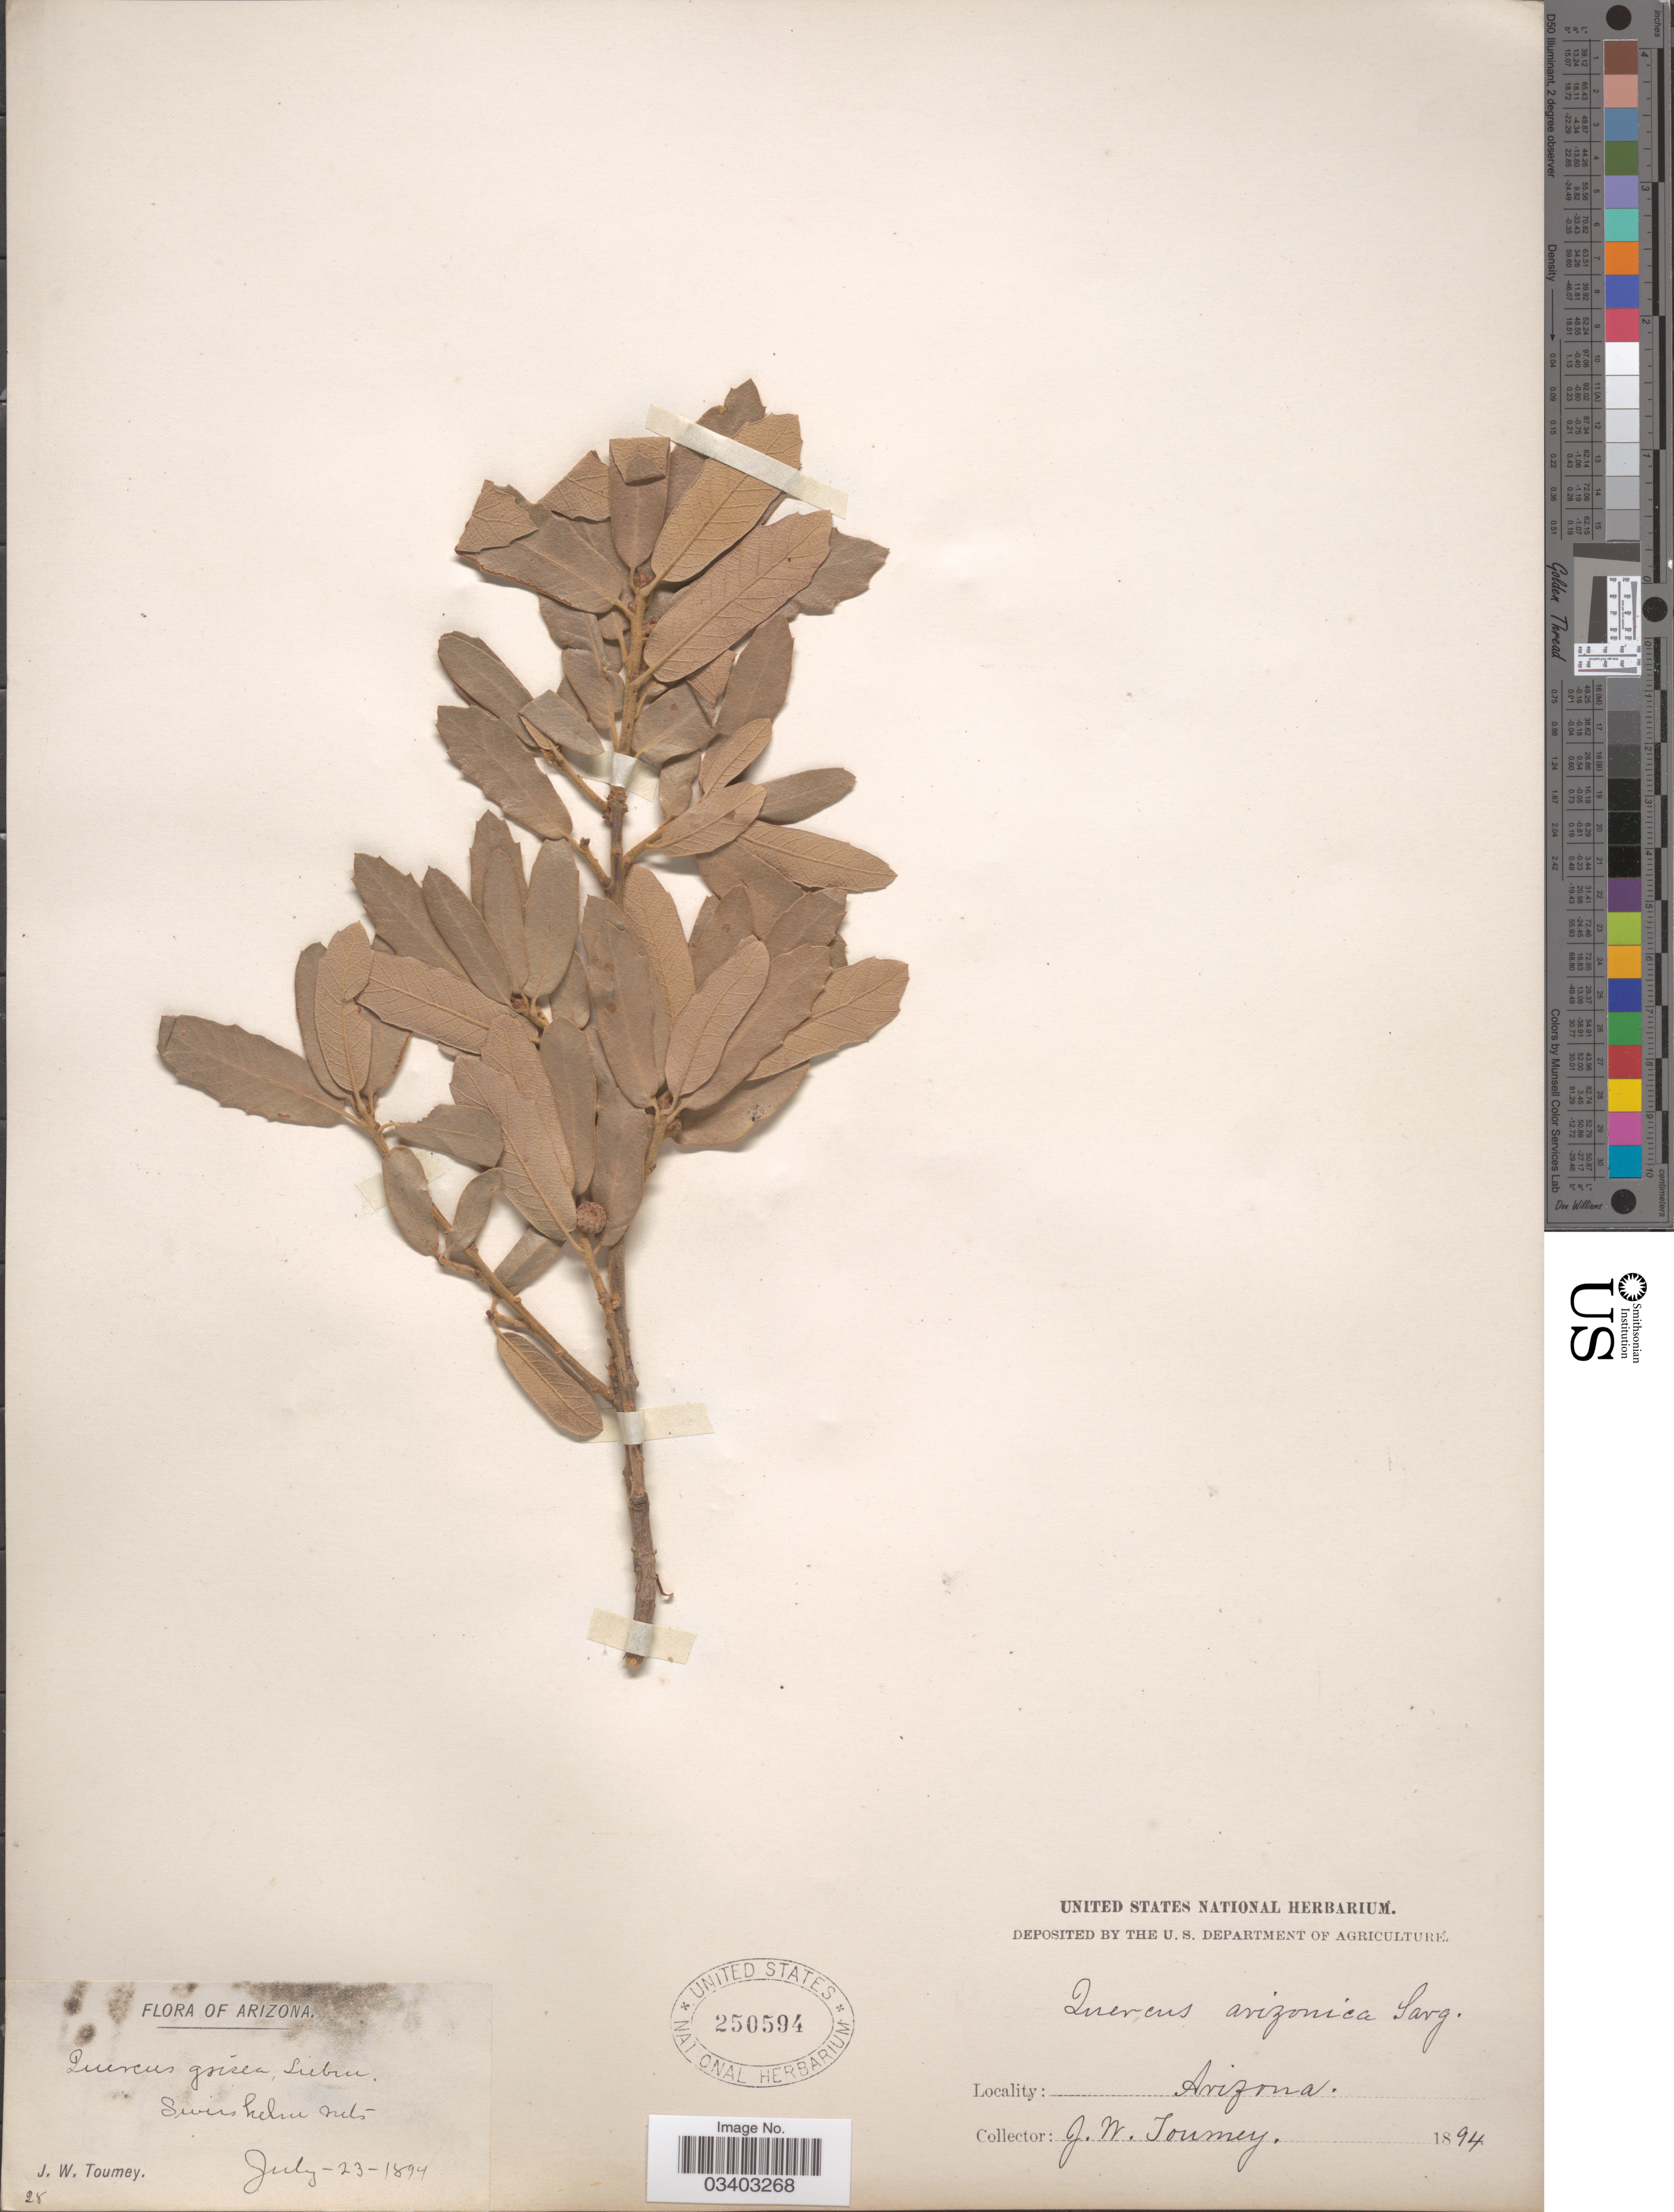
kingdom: Plantae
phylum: Tracheophyta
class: Magnoliopsida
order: Fagales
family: Fagaceae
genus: Quercus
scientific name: Quercus arizonica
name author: Sarg.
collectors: J. W. Toumey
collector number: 28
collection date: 1894-07-23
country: United States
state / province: Arizona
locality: Swisshelm mts.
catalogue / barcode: US 250594